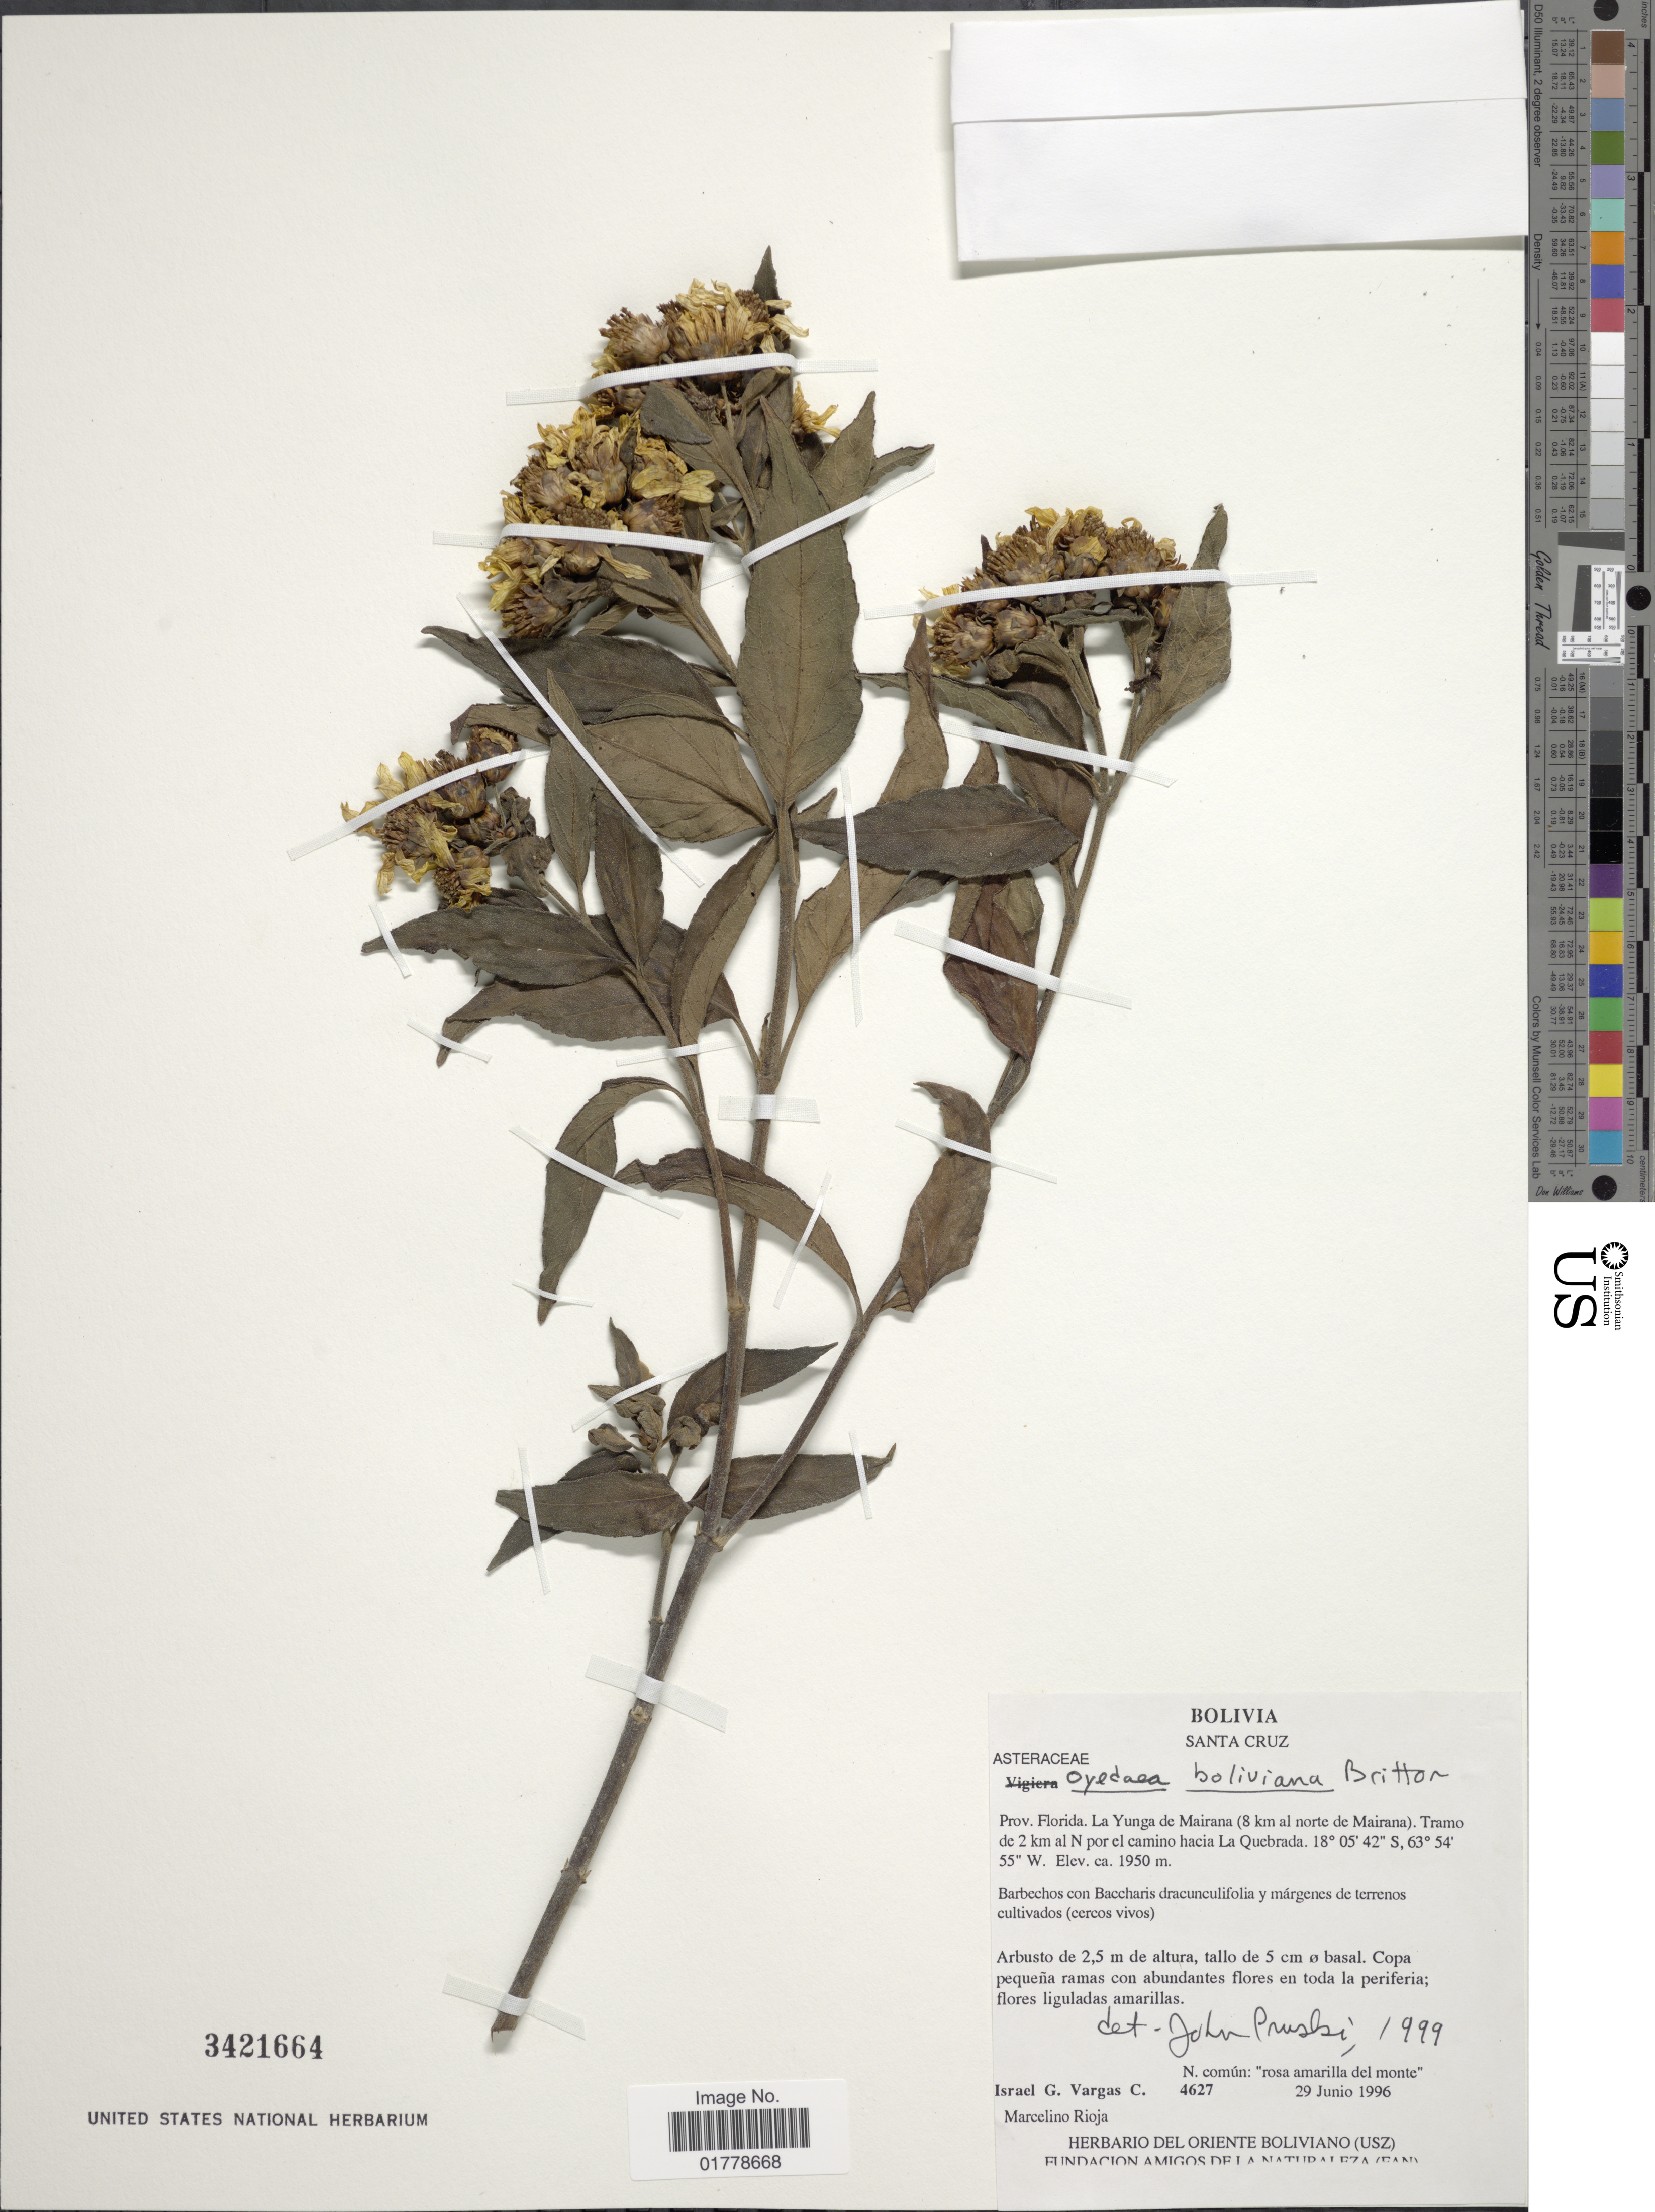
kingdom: Plantae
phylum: Tracheophyta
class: Magnoliopsida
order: Asterales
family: Asteraceae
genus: Oyedaea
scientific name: Oyedaea boliviana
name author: Britton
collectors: I. G. Vargas C. & M. Rioja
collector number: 4627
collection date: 1996-06-29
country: Bolivia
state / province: Santa Cruz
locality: Prov. Florida. La Yunga de Mairana (8 km al norte de Mairana). Tramo de 2 km al N por el camino hacia La Quebrada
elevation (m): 1950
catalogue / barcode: US 3421664